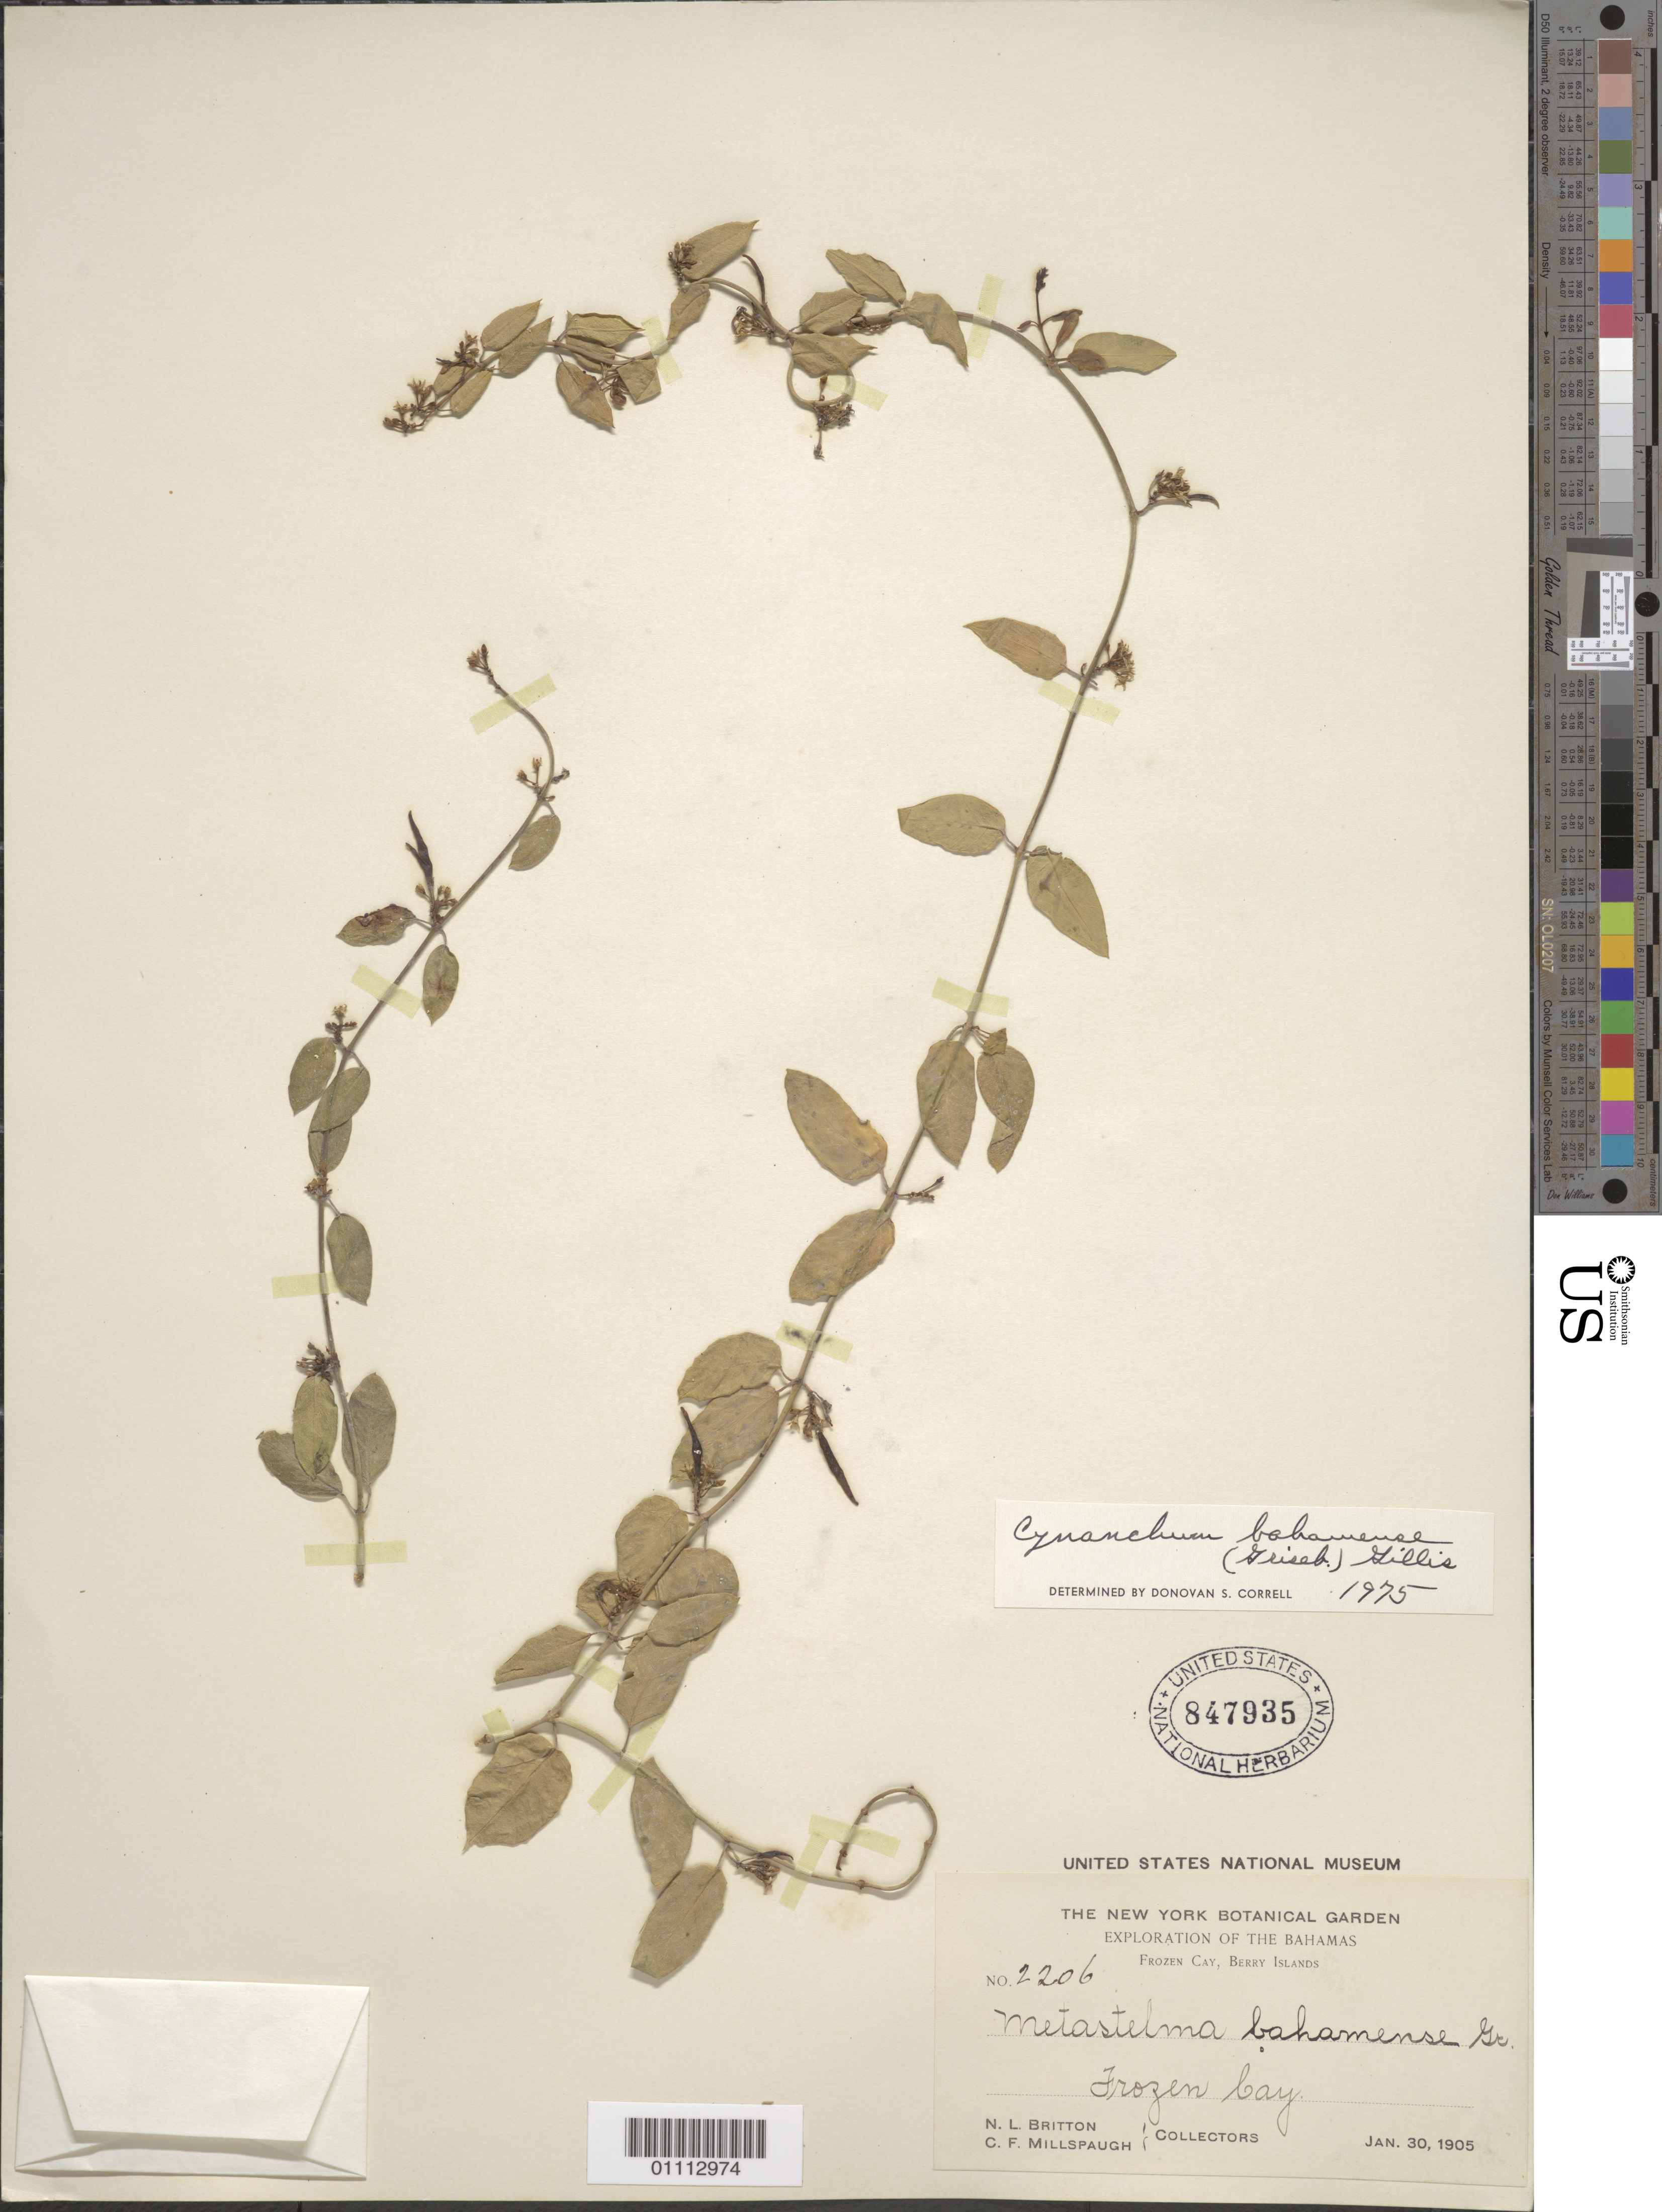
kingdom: Plantae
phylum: Tracheophyta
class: Magnoliopsida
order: Gentianales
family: Apocynaceae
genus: Cynanchum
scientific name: Cynanchum bahamense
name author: (Griseb.) Gillis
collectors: N. Britton & C. F. Millspaugh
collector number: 2206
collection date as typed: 30 Jan 1905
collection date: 1905-01-30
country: Bahamas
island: Berry Is.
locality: Frozen Cay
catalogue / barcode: US 847935